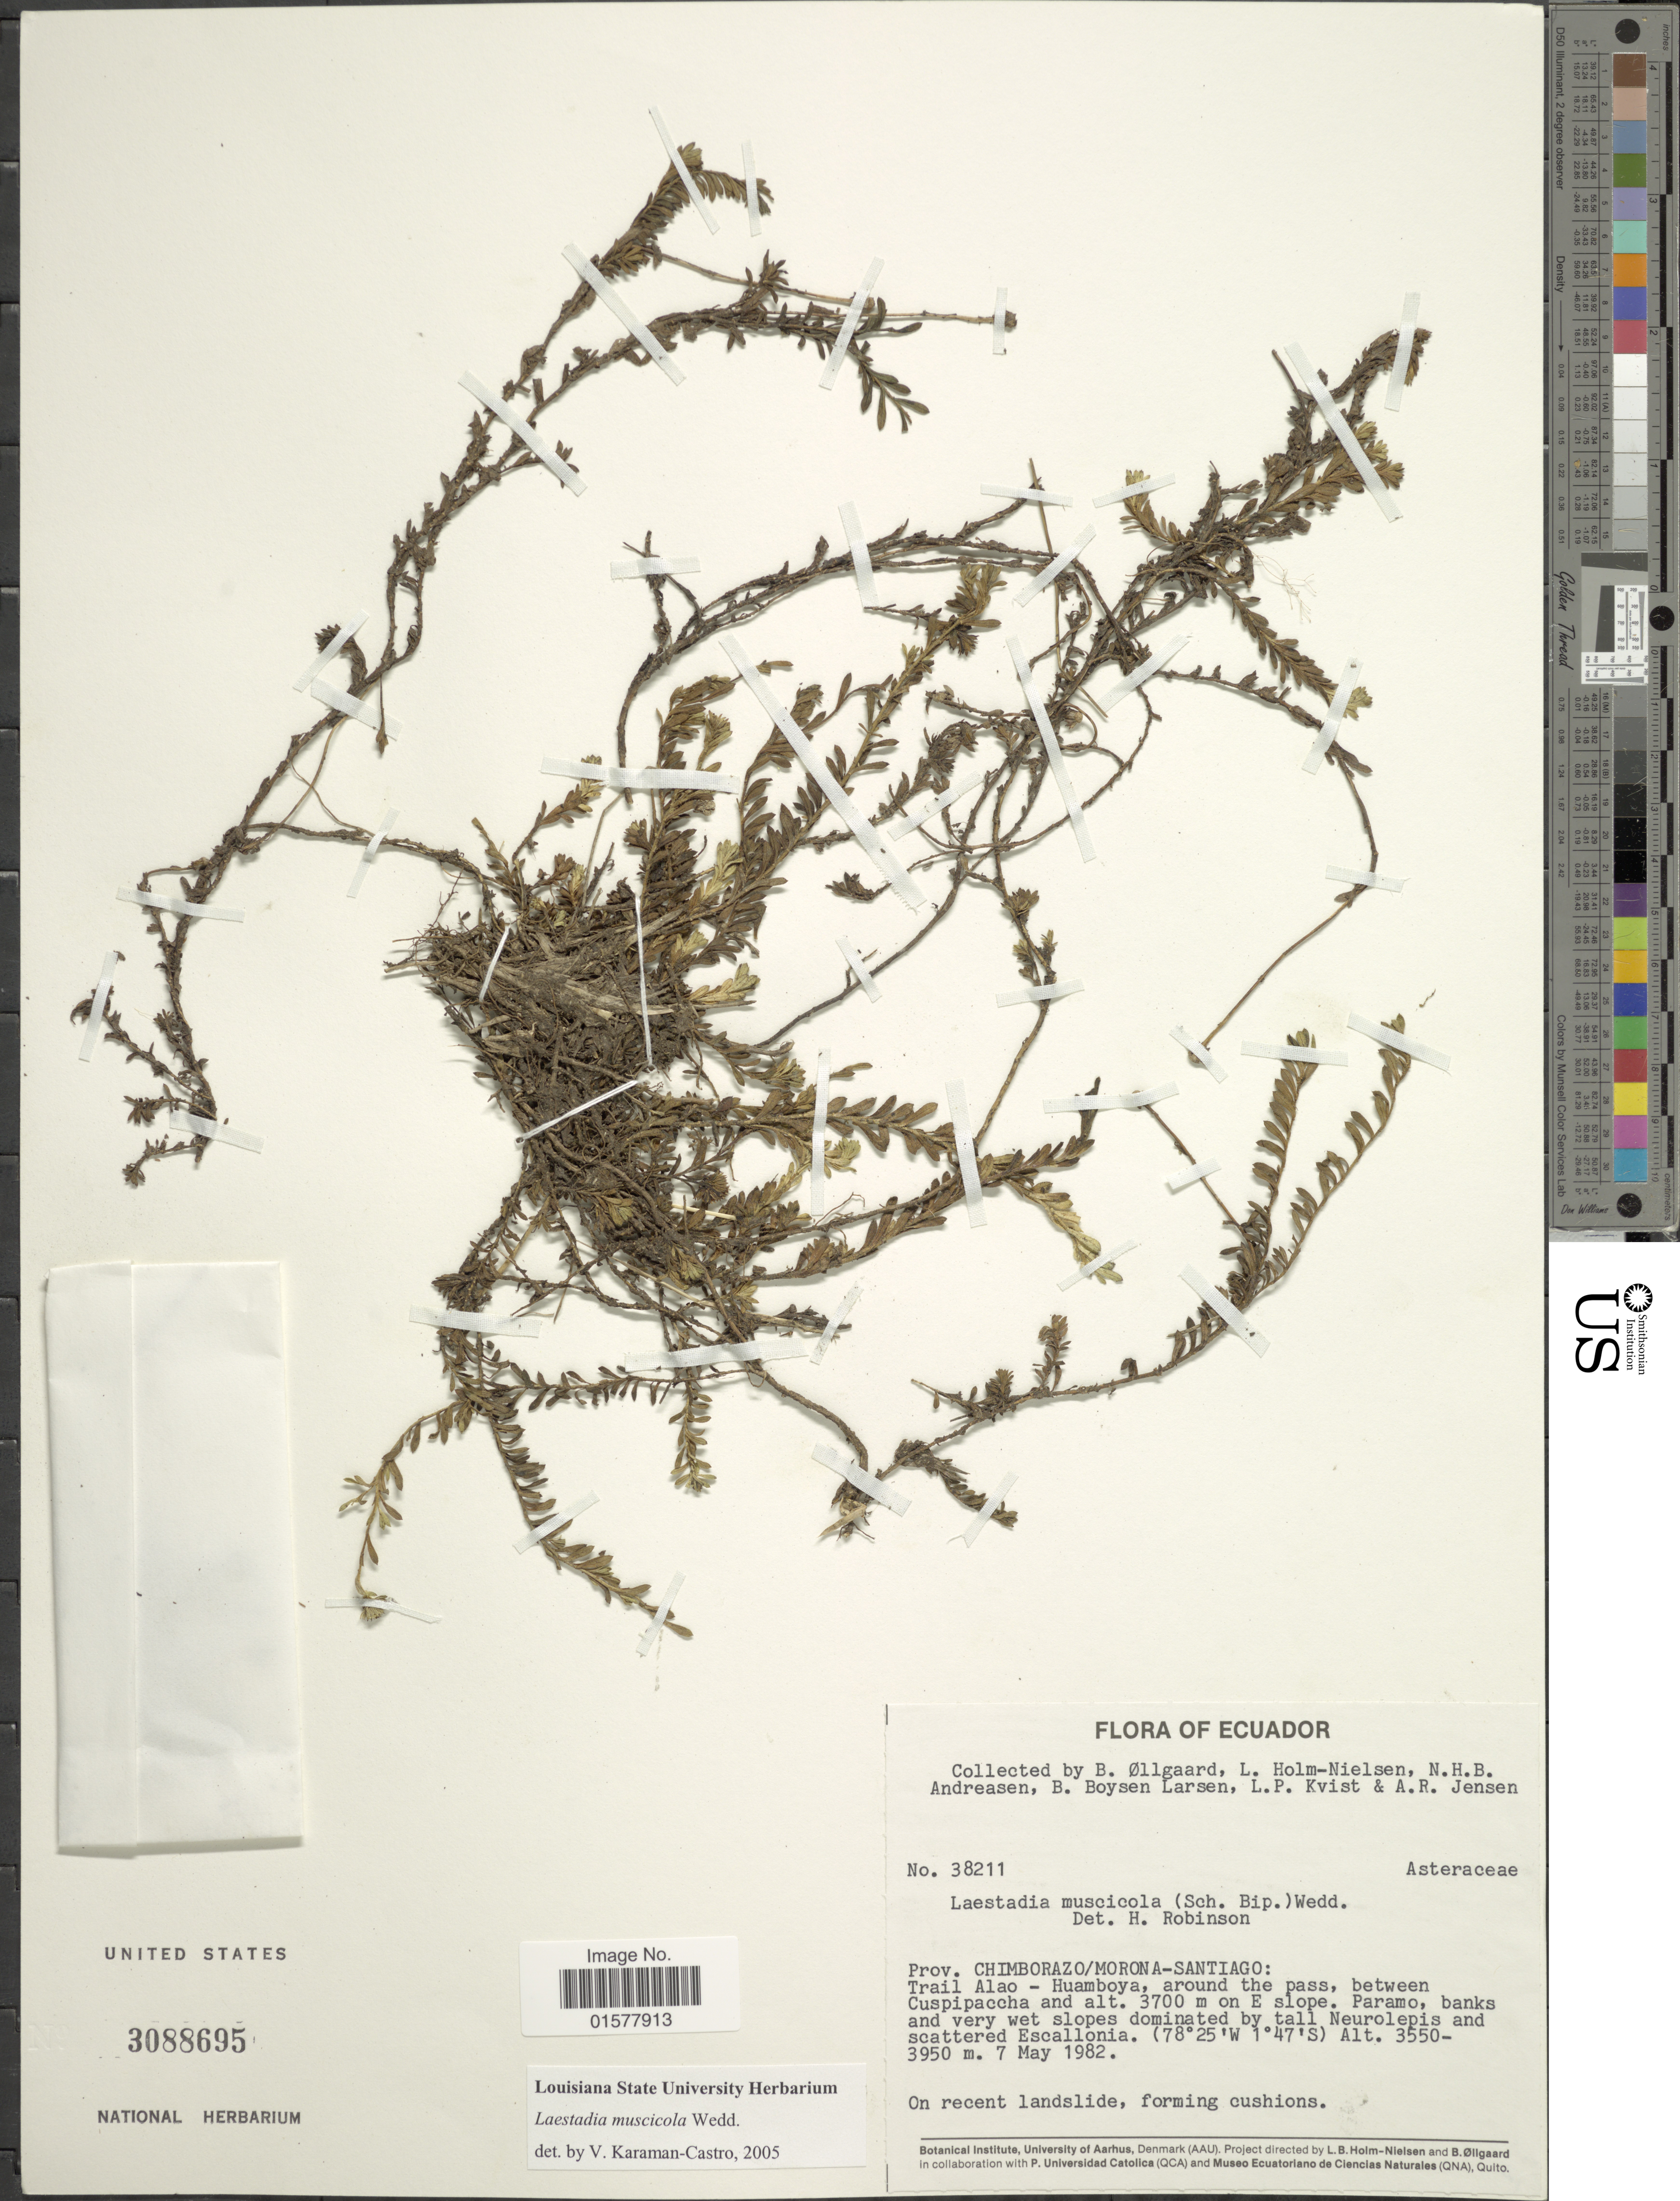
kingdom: Plantae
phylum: Tracheophyta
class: Magnoliopsida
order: Asterales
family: Asteraceae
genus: Laestadia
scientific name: Laestadia muscicola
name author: Wedd.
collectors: B. Øllgaard, L. B. Holm-Nielsen, N. Andreasen, B. Boysen Larsen & et al.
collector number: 38211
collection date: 1982-05-07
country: Ecuador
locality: Prov. Chimborazo/Morona-Santiago: Trail Alao - HUamboya, around the pass, between Cuspipaccha and on E slope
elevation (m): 3550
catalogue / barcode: US 3088695